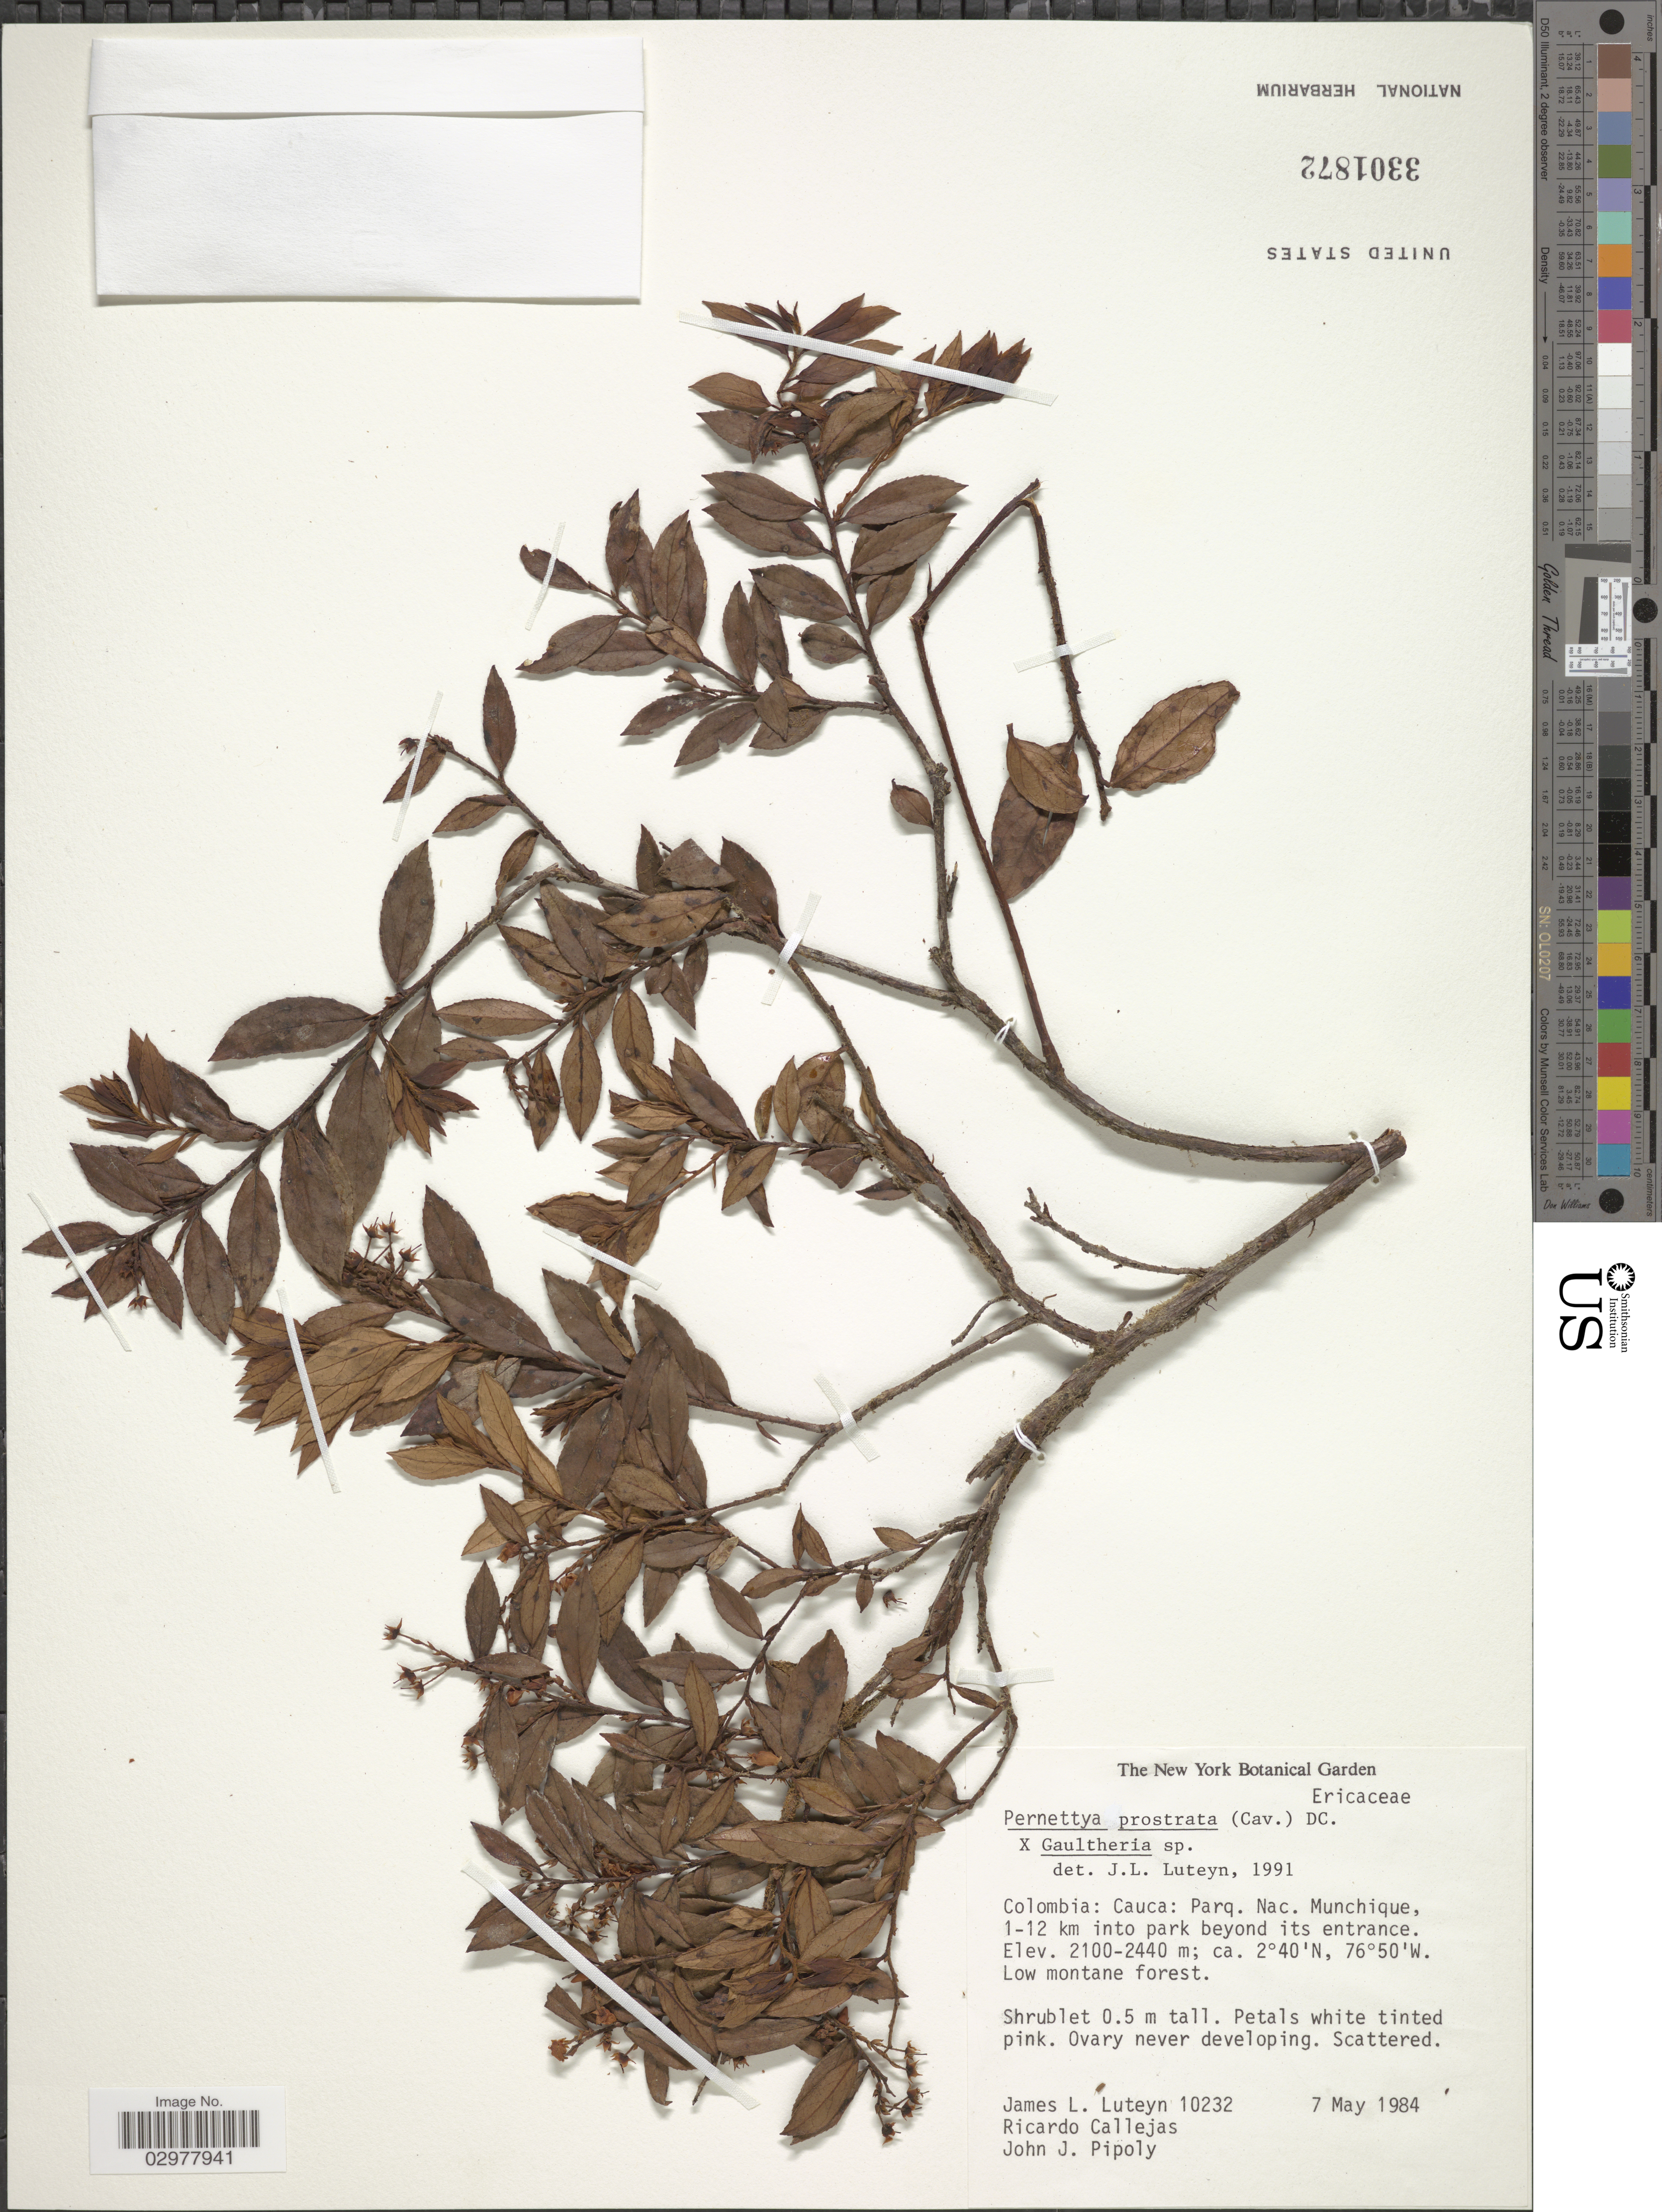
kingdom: Plantae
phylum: Tracheophyta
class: Magnoliopsida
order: Ericales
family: Ericaceae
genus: Pernettya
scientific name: Pernettya prostrata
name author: (Cav.) DC.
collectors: J. L. Luteyn, R. Callejas & J. J. Pipoly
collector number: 10232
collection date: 1984-05-07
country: Colombia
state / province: Cauca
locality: Parq. Nac. Munchique, 1-12 km into park beyond its entrance.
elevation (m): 2100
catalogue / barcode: US 3301872